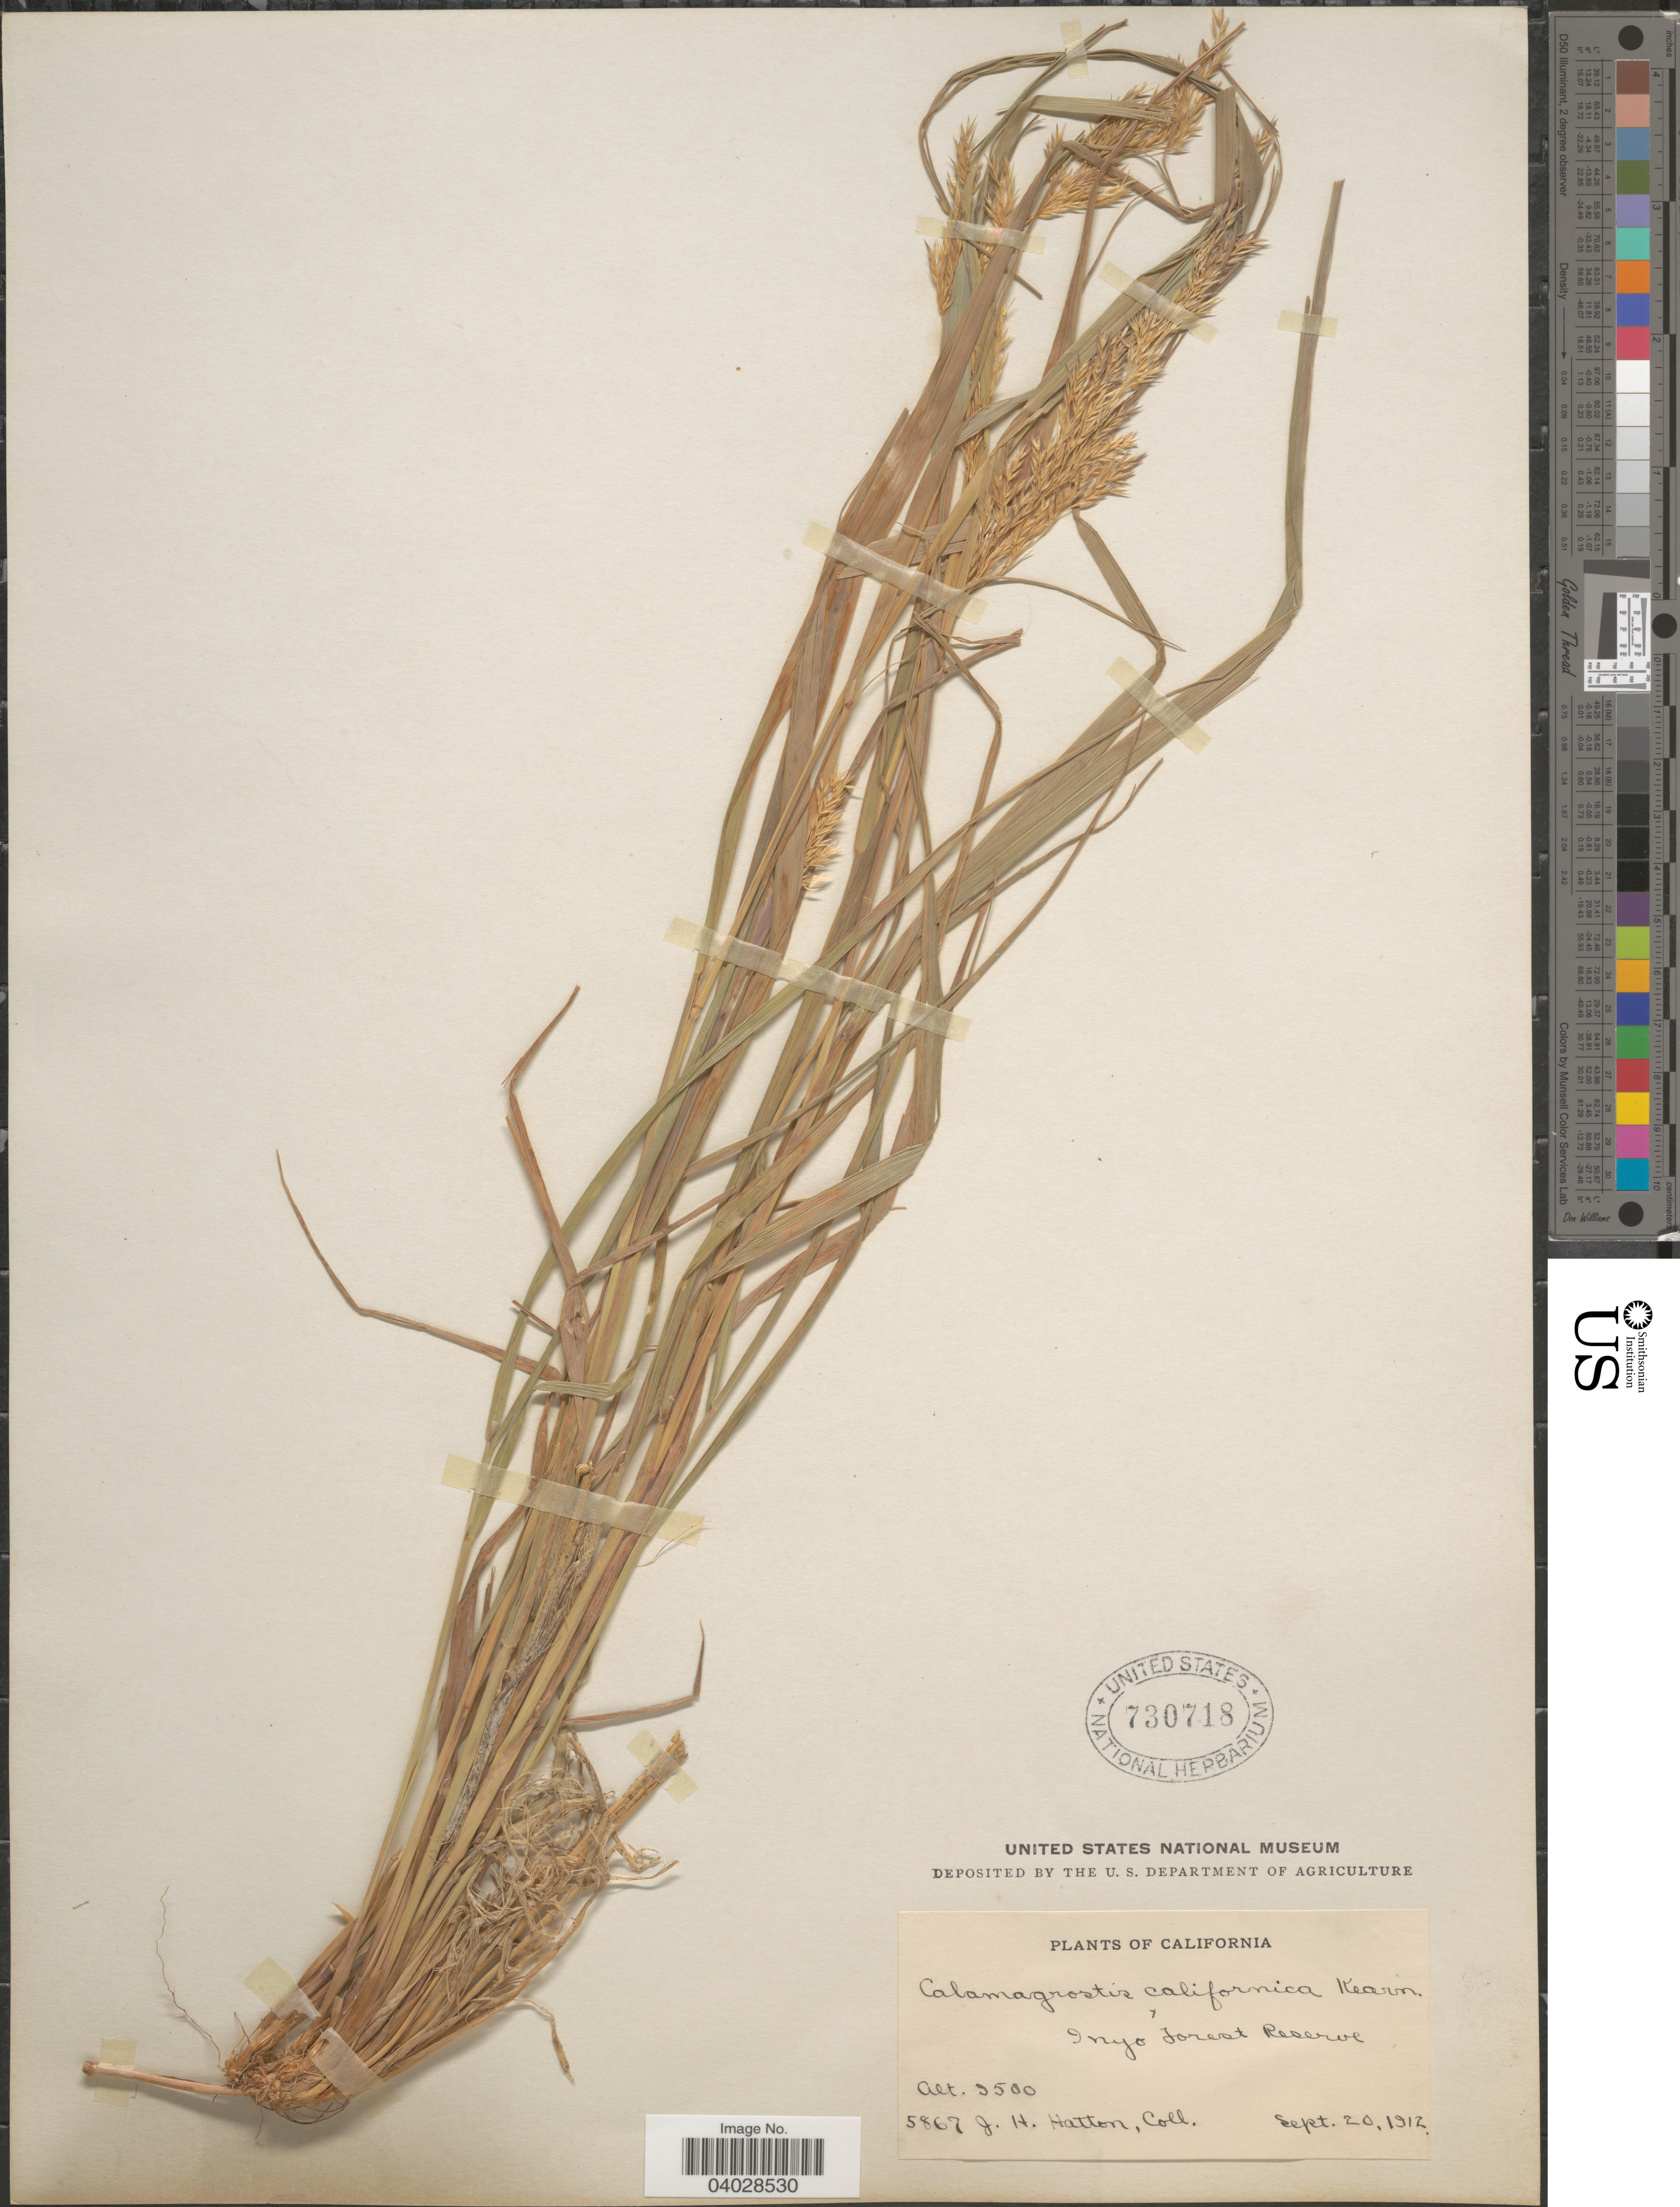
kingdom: Plantae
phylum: Tracheophyta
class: Liliopsida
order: Poales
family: Poaceae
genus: Calamagrostis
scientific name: Calamagrostis canadensis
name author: (Michx.) P. Beauv.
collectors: J. Hatton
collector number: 5867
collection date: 1912-09-20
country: United States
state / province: California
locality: Inyo Forest Reserve.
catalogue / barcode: US 730718